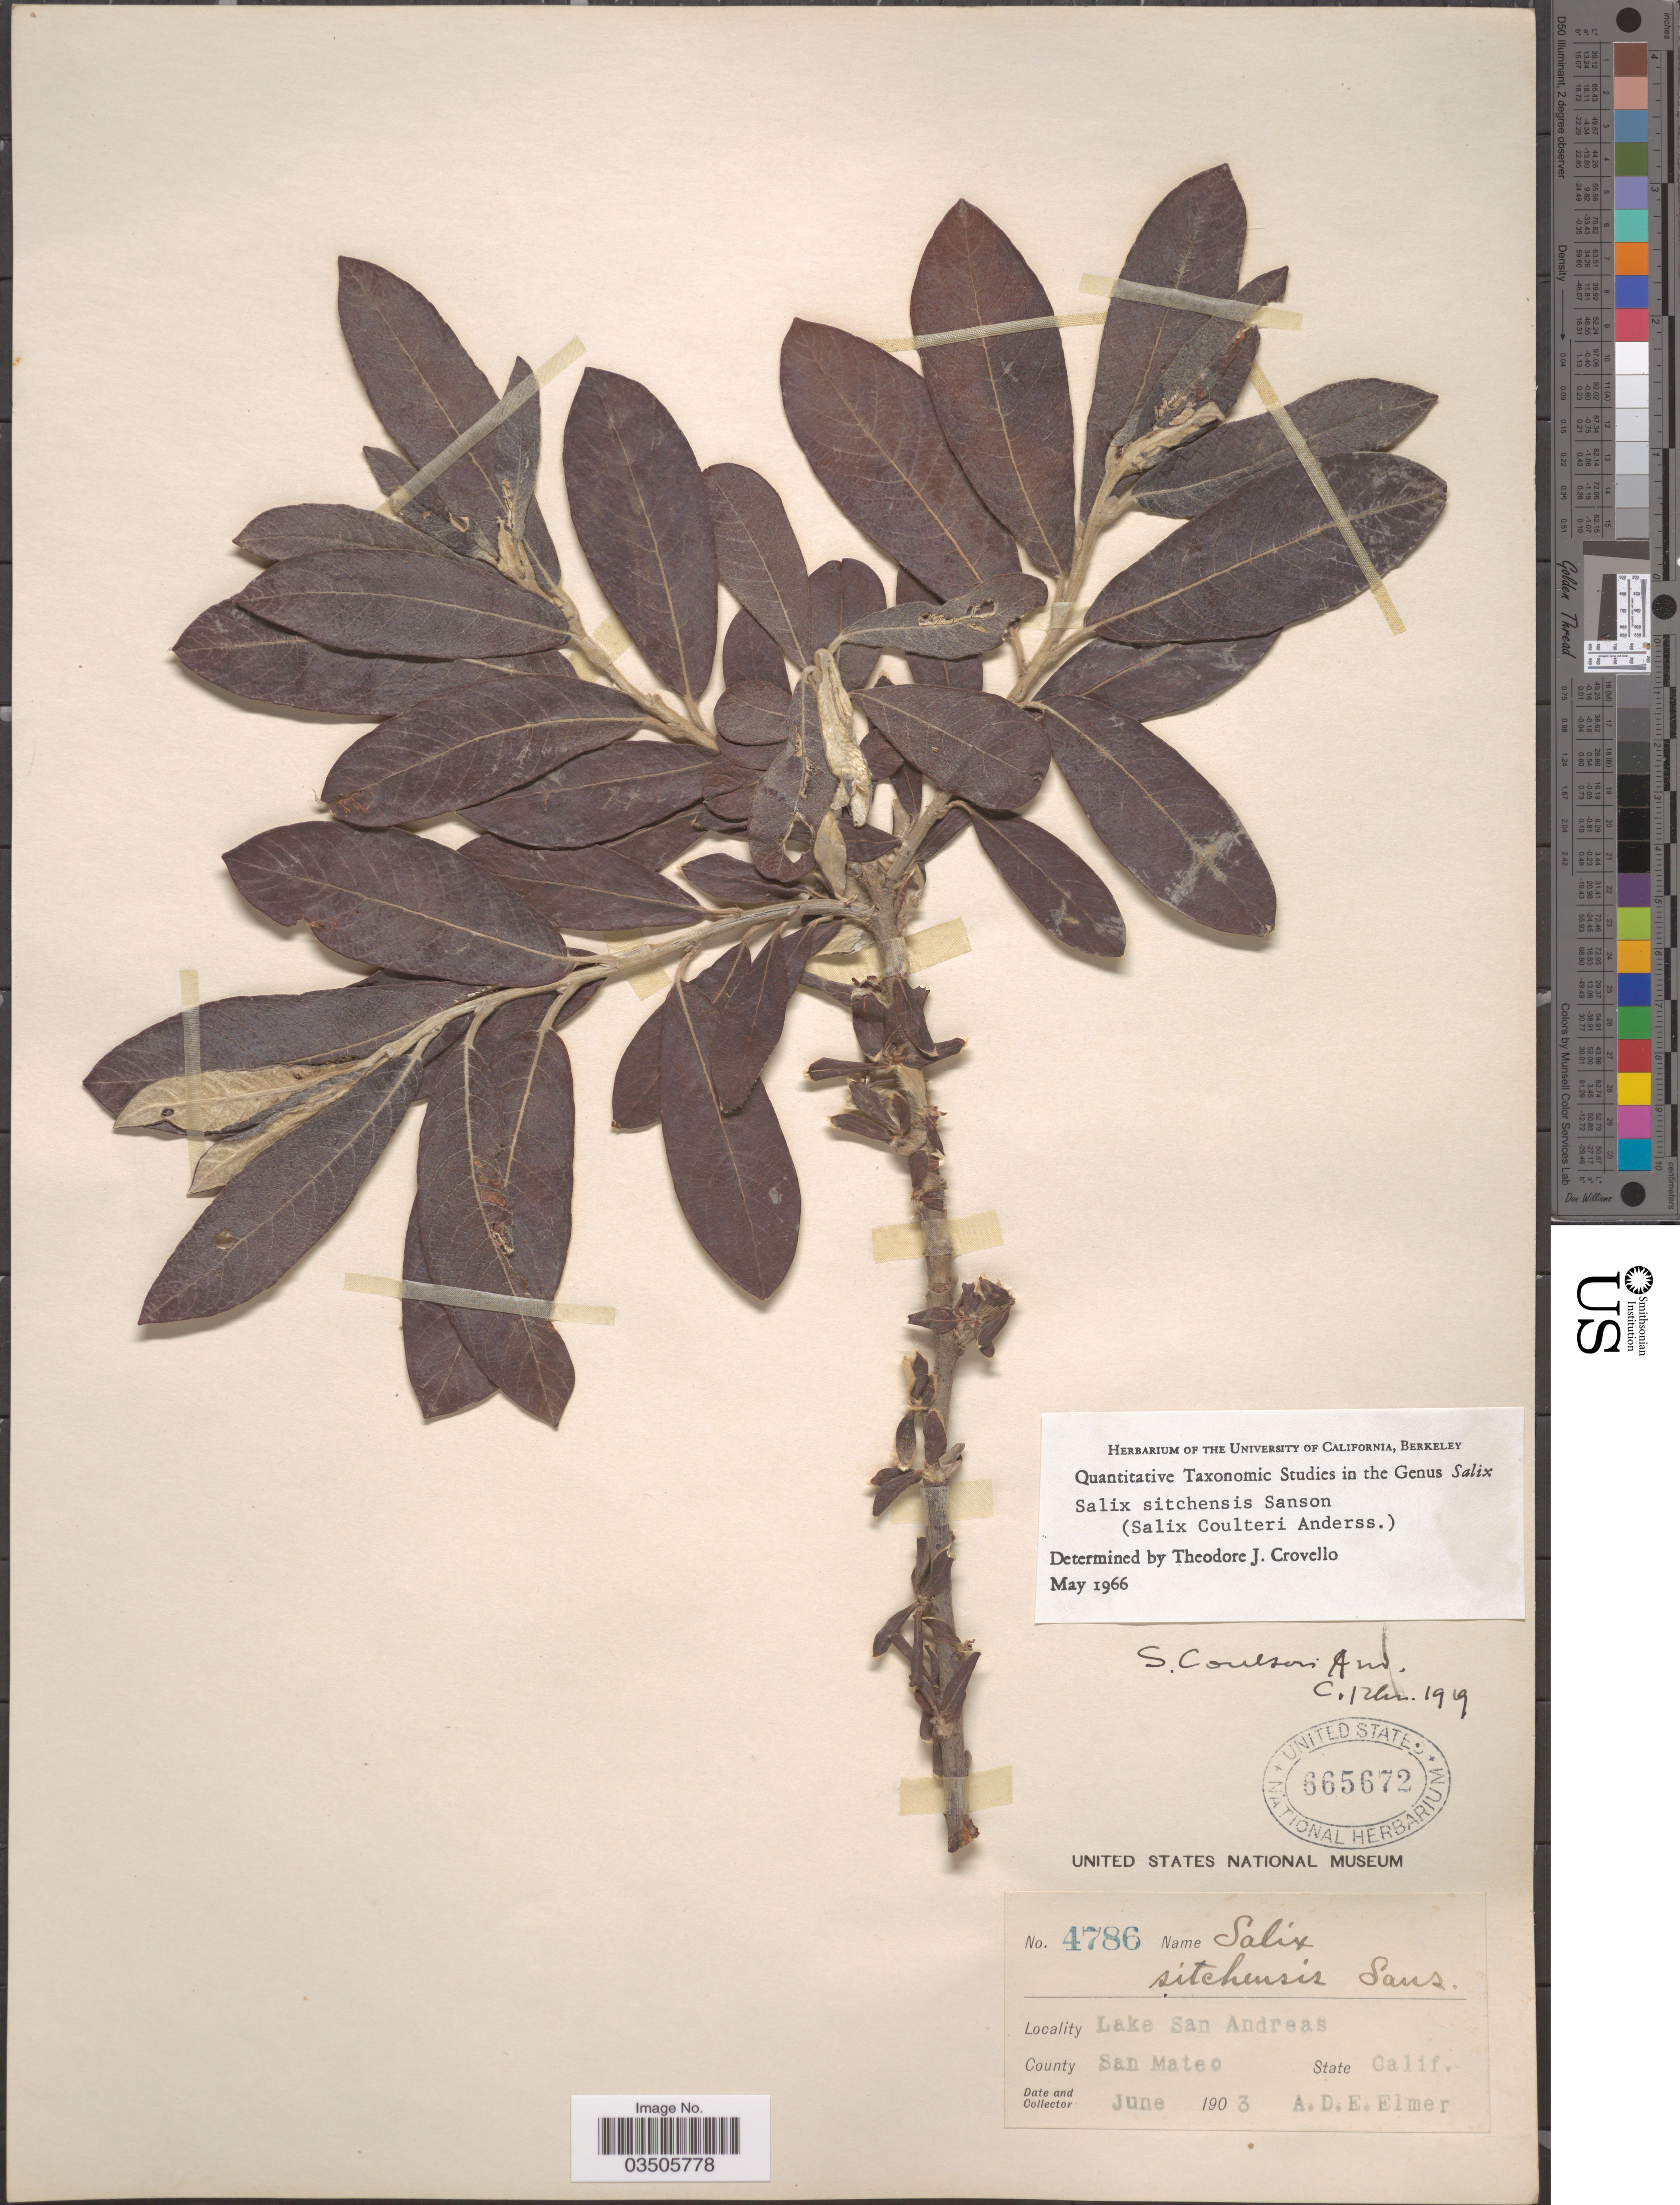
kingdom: Plantae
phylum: Tracheophyta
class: Magnoliopsida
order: Malpighiales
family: Salicaceae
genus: Salix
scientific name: Salix sitchensis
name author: Sanson ex Bong.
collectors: A. D. E. Elmer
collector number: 4786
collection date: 1903-06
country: United States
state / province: California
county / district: San Mateo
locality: Lake San Andreas. County San Mateo.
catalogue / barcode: US 665672